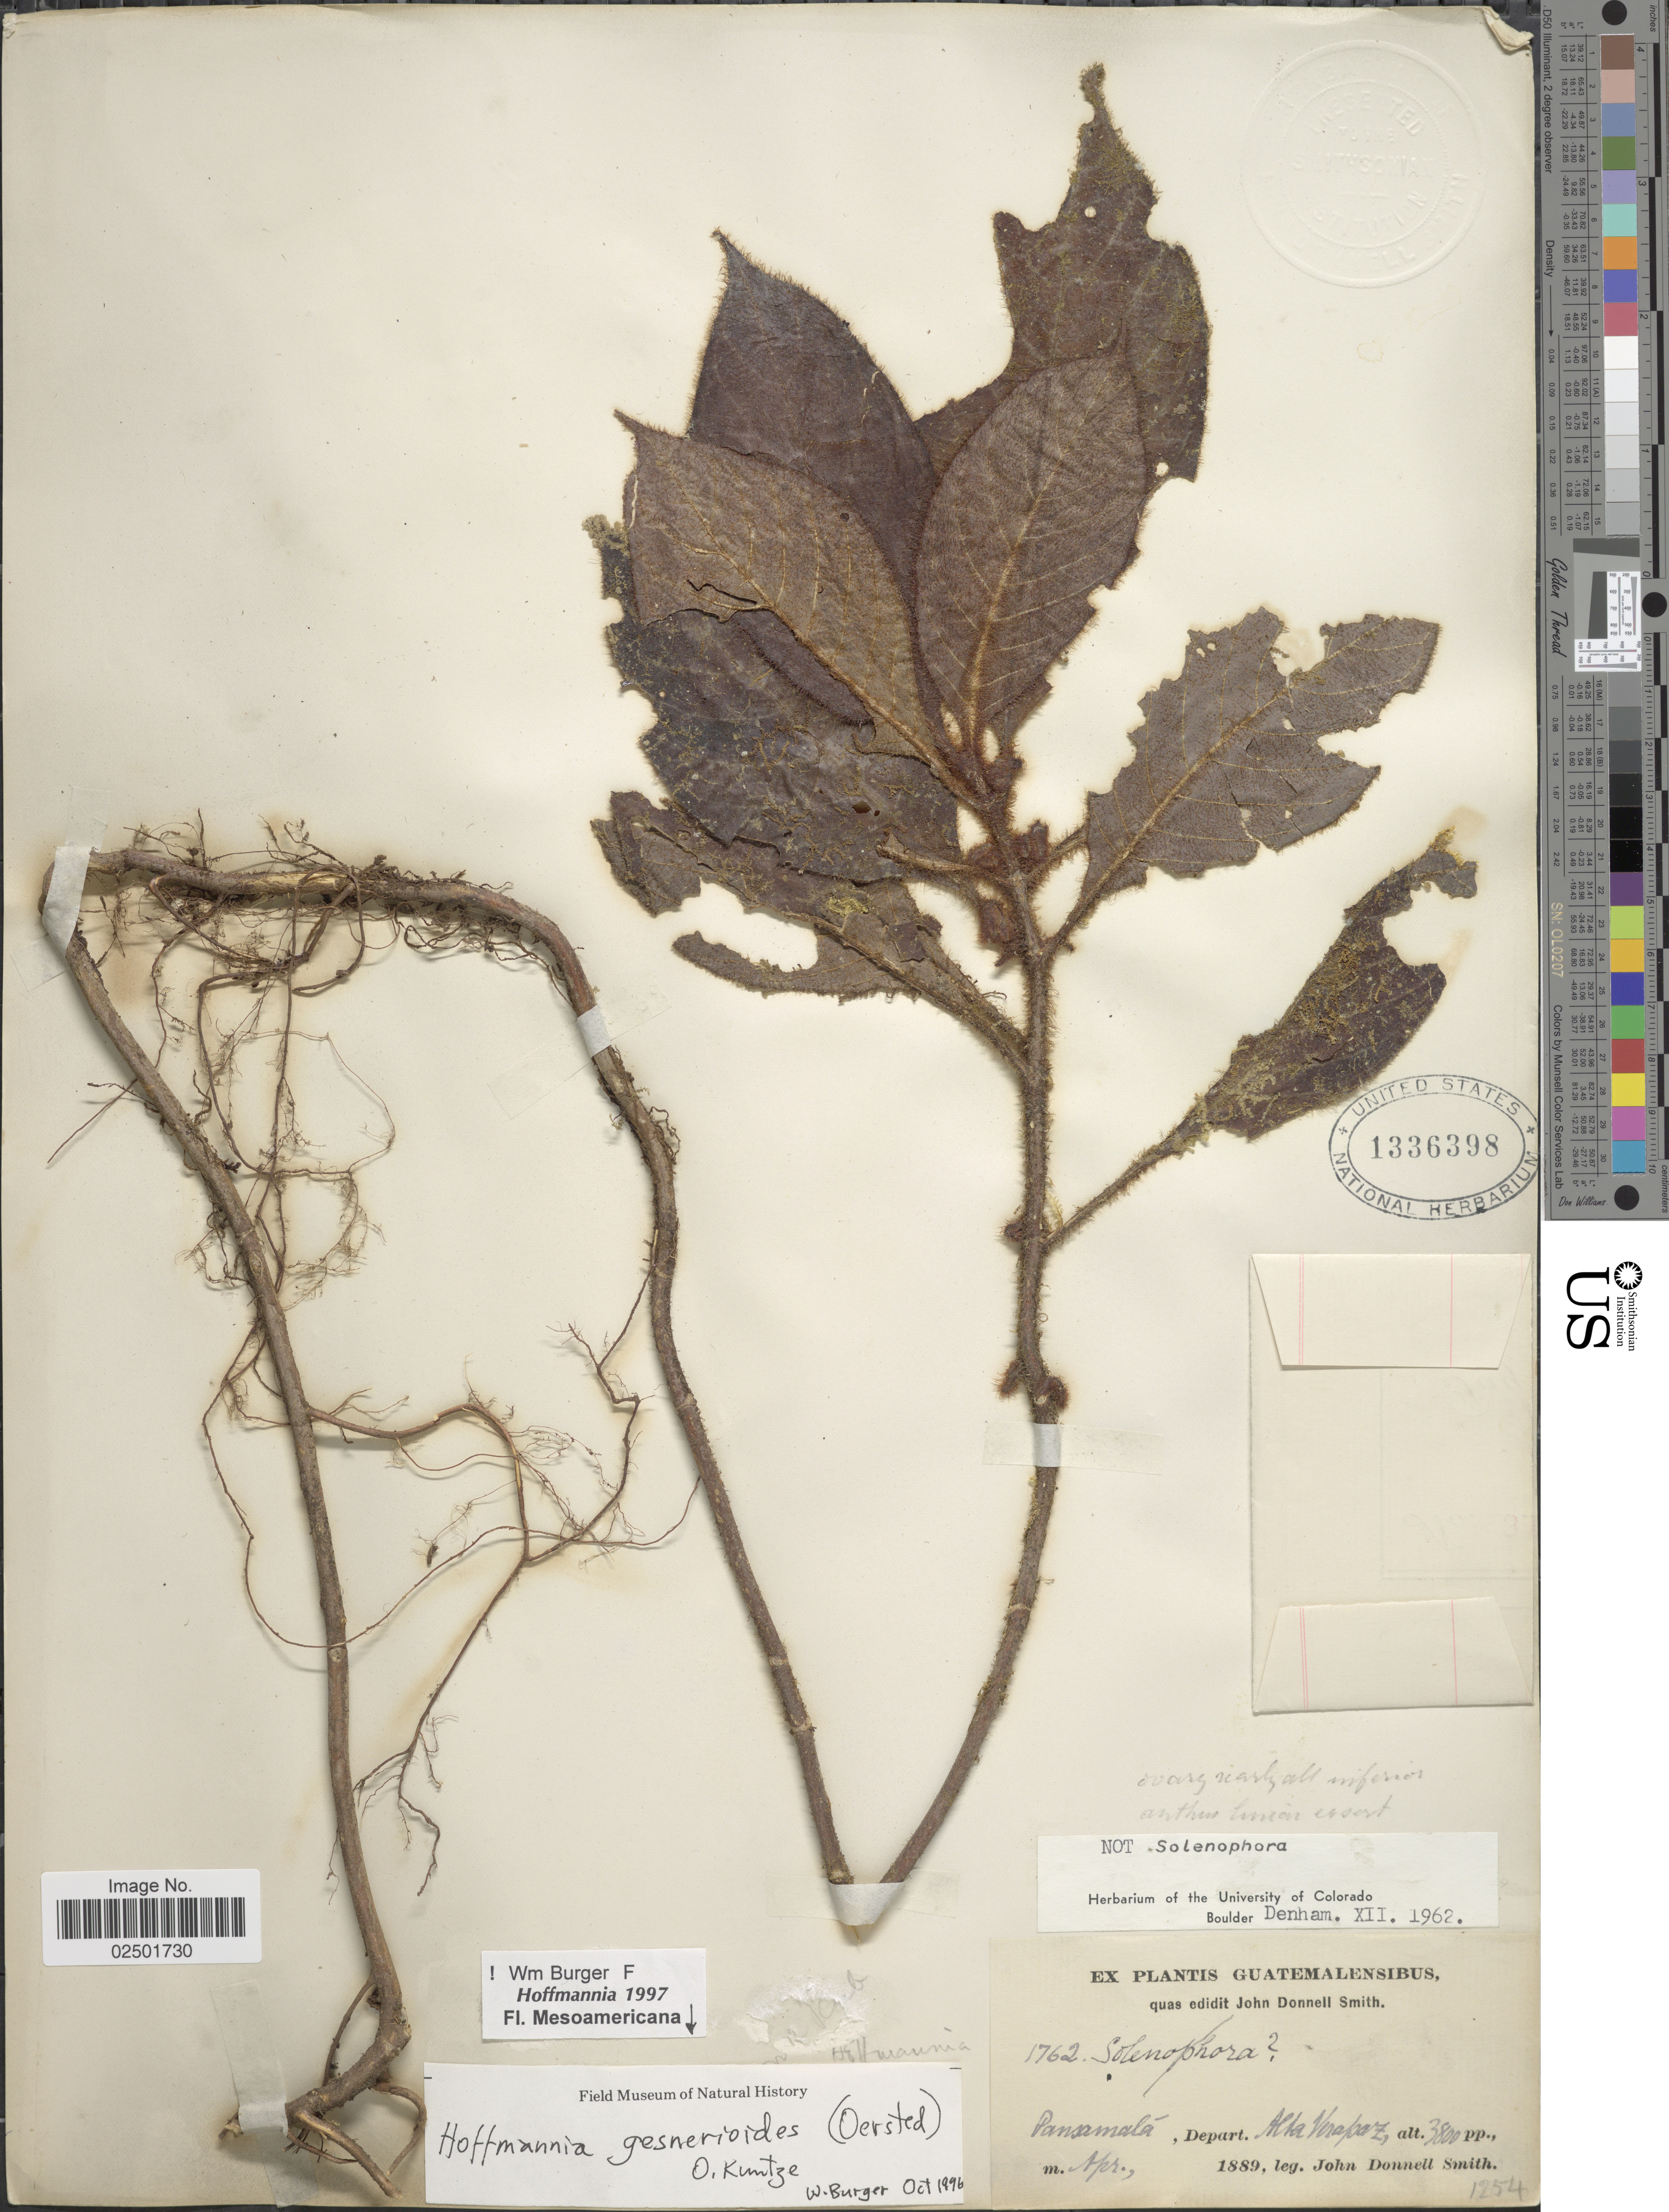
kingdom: Plantae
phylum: Tracheophyta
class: Magnoliopsida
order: Gentianales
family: Rubiaceae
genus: Hoffmannia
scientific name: Hoffmannia gesnerioides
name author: (Oerst.) Kuntze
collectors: J. Donnell Smith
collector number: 1762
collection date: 1889-04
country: Guatemala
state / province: Alta Verapaz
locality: Pansamalá, Depart Alta Verapaz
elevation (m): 1158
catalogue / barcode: US 1336398